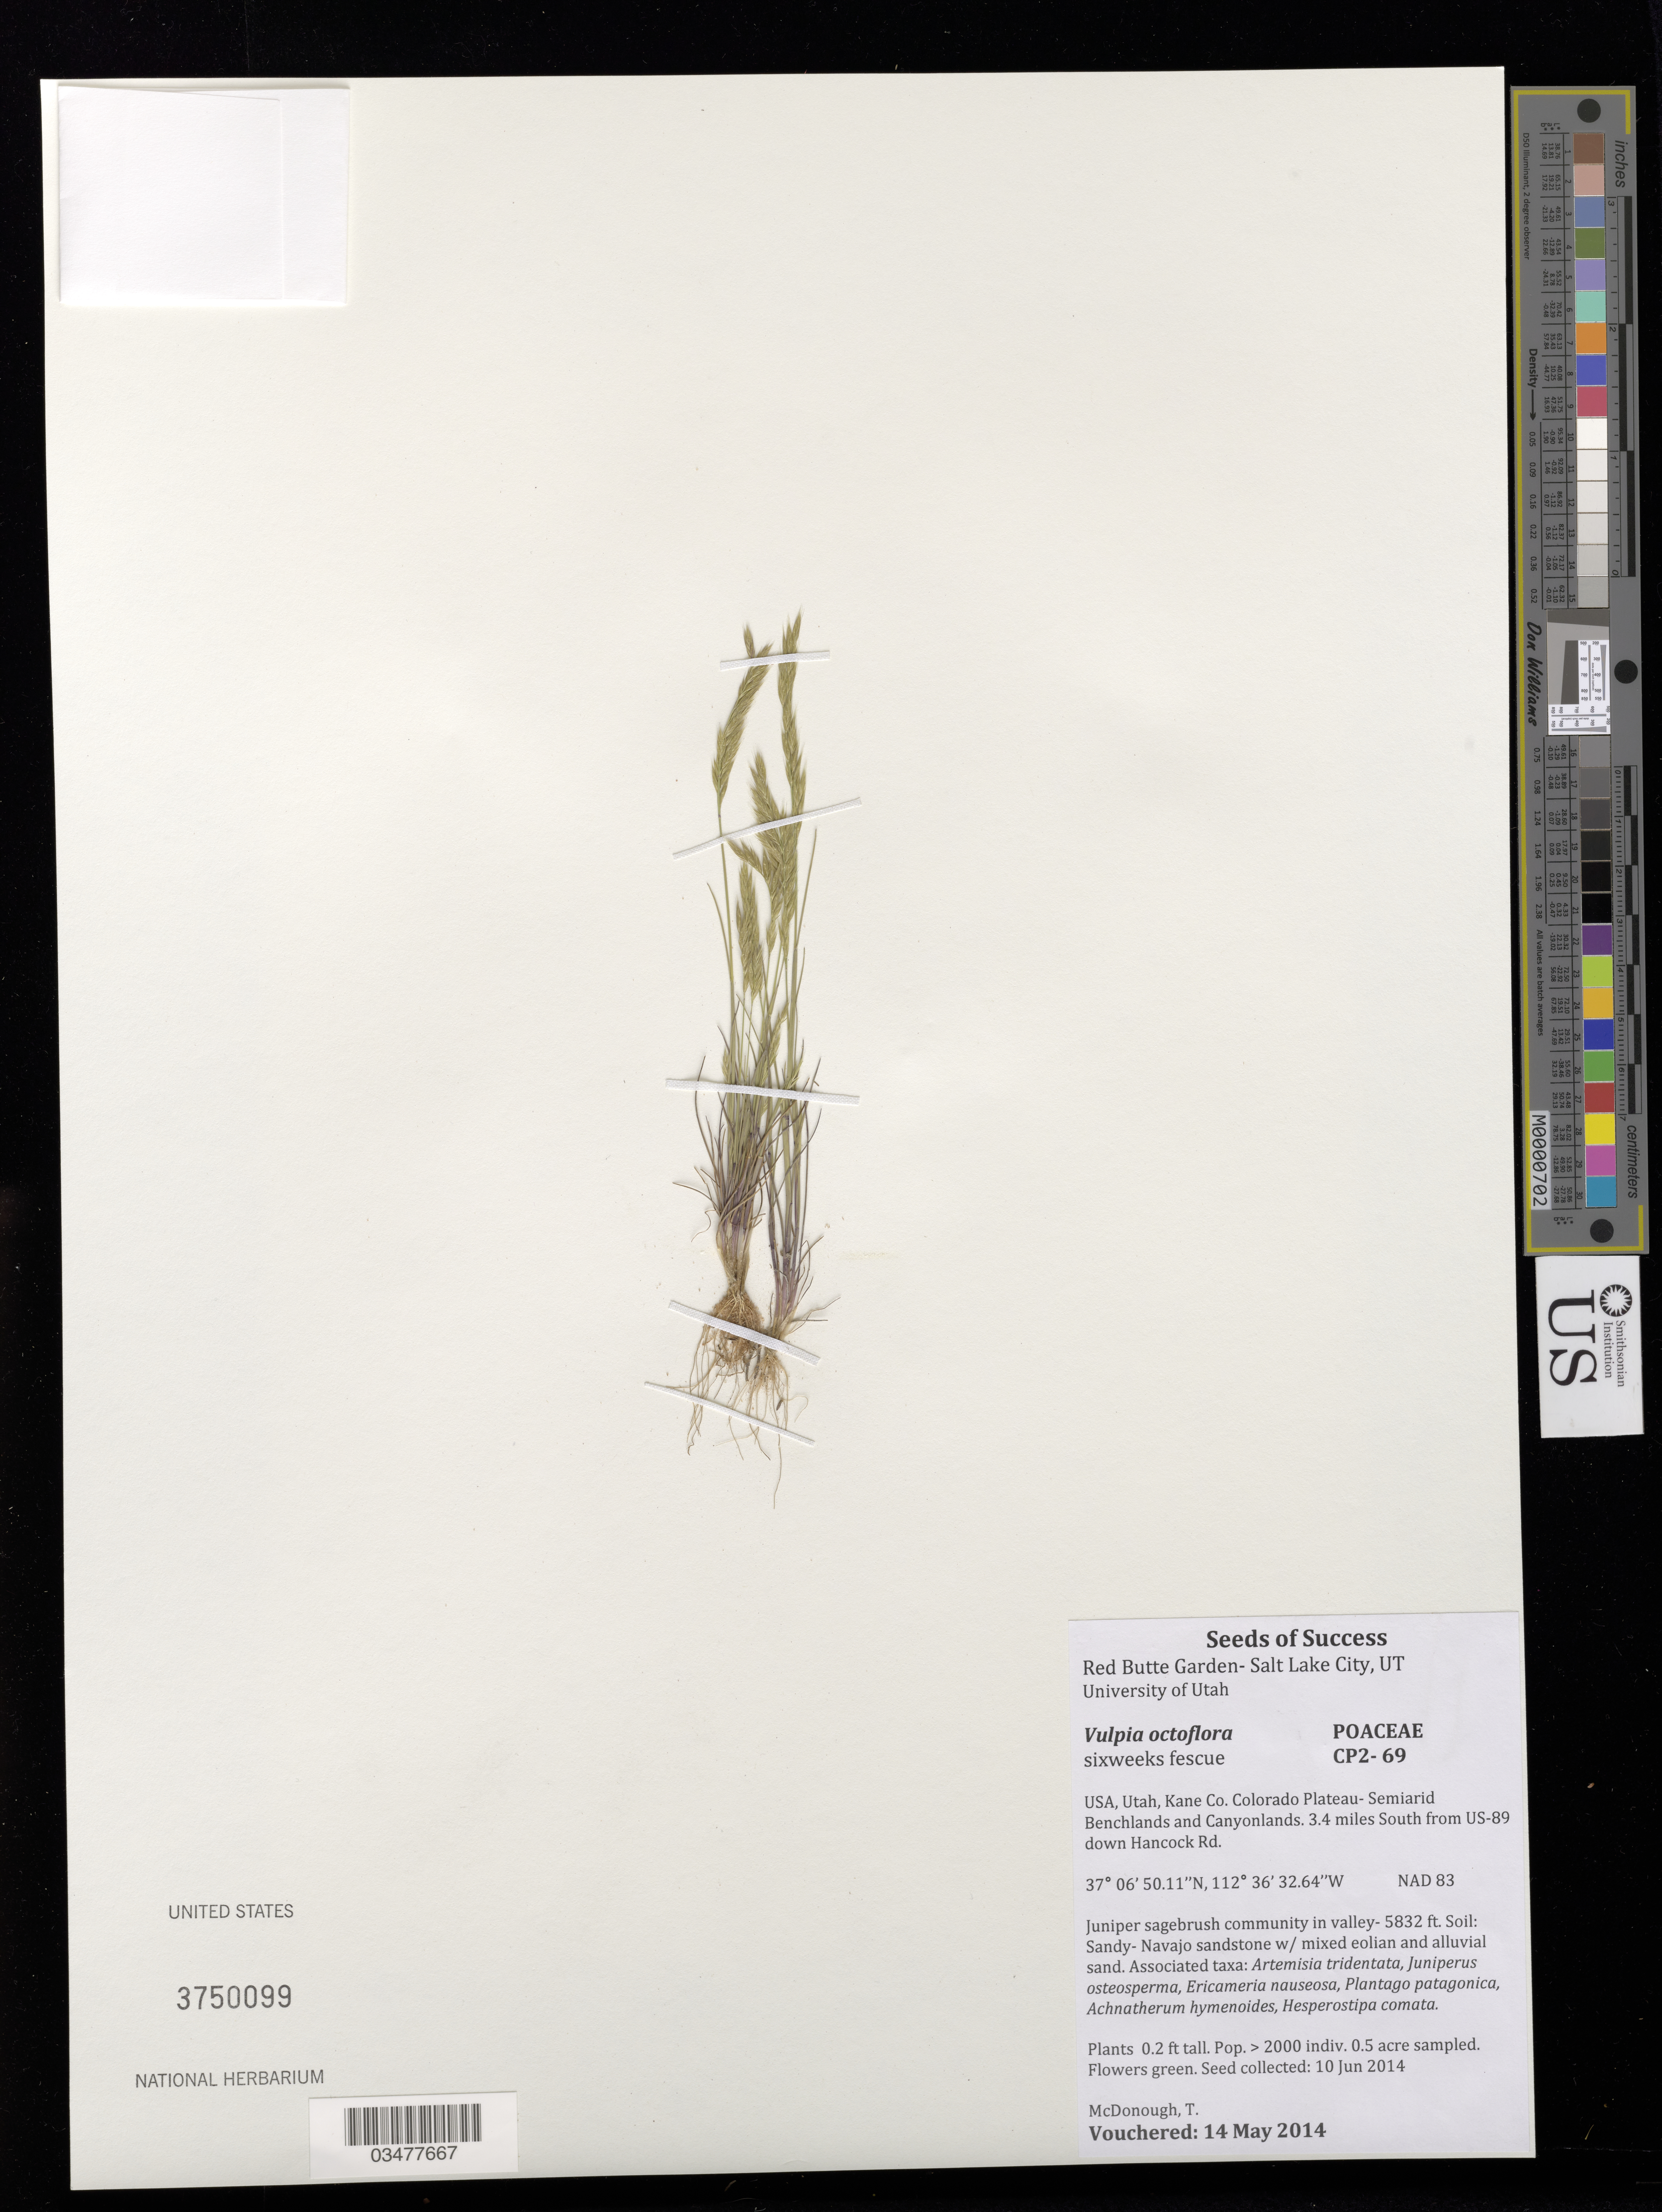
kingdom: Plantae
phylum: Tracheophyta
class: Liliopsida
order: Poales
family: Poaceae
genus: Vulpia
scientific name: Vulpia octoflora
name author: (Walter) Rydb.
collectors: T. McDonough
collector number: CP2-69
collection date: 2014-05-14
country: United States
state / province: Utah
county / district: Kane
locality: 3.4 mi. S from US-89 down Hancock Rd.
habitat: Juniper sagebrush community in valley. Soil: Sandy-Navajo sandstone w/mixed eolian and alluvial sand. With Artemisia tridentata, Juniperus osteosperma, Plantago patagonica, etc.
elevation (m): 1778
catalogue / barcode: US 3750099